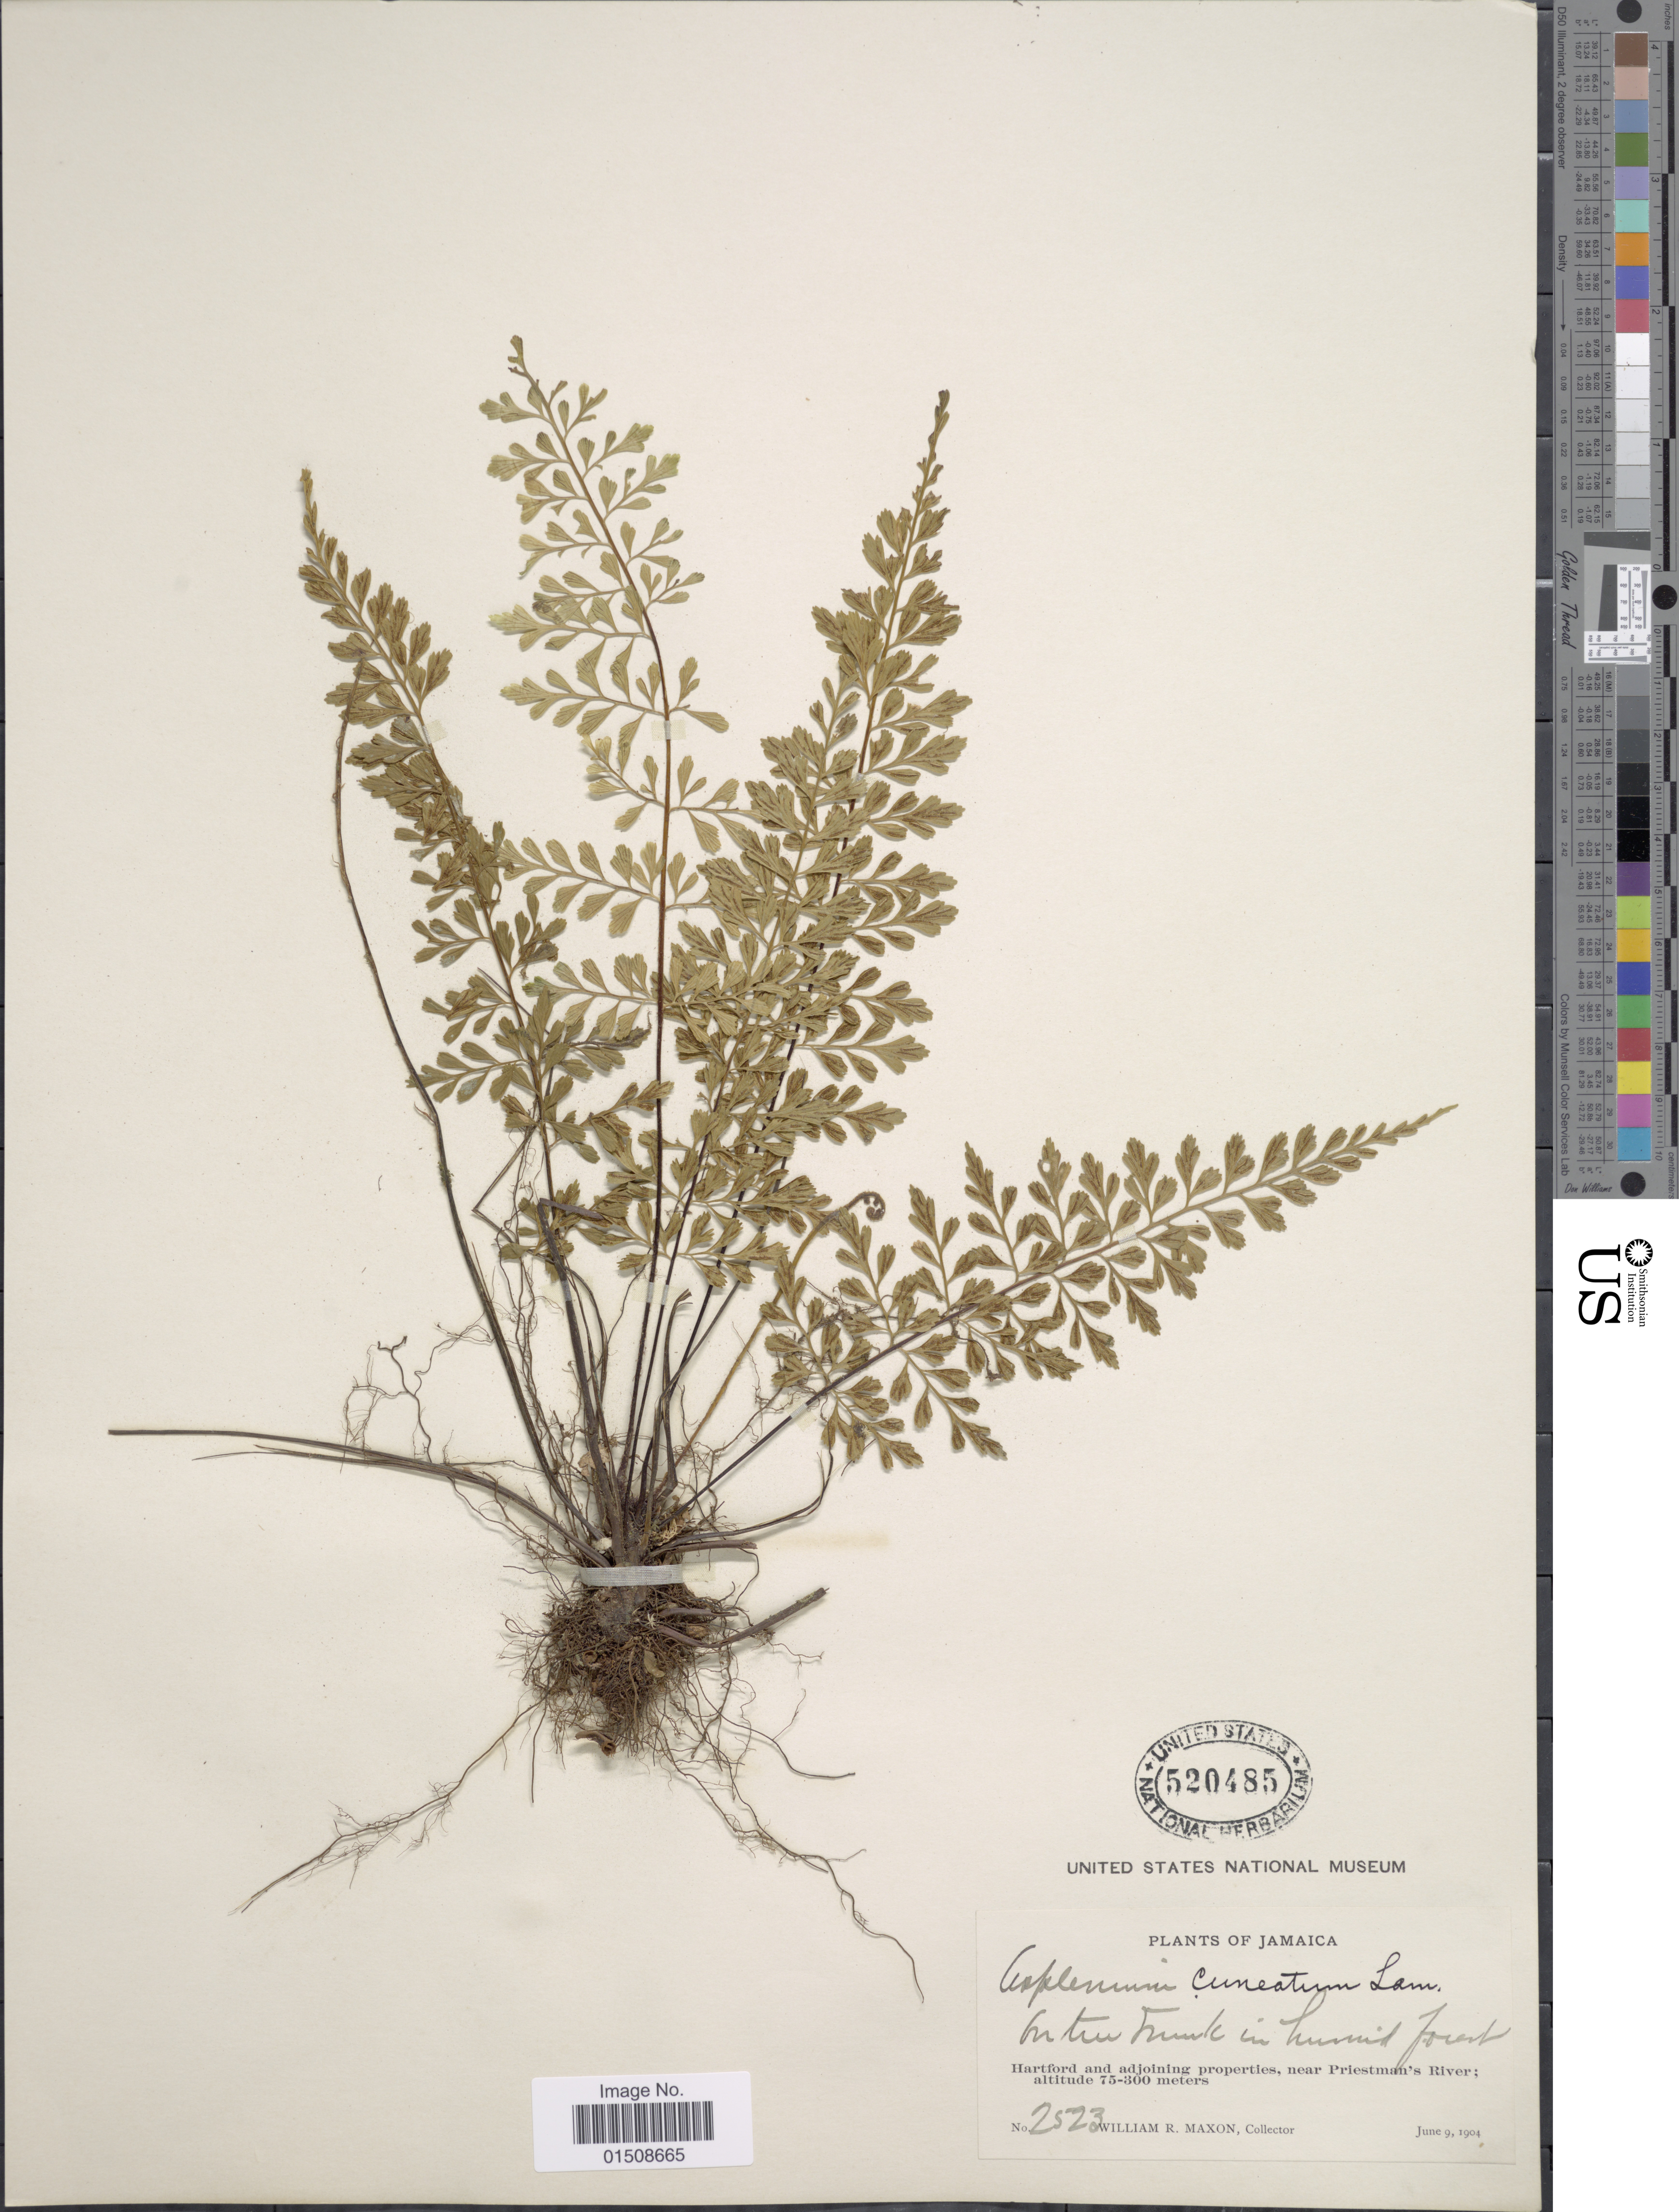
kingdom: Plantae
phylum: Tracheophyta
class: Polypodiopsida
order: Polypodiales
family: Aspleniaceae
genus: Asplenium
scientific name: Asplenium cuneatum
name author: Lam.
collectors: W. R. Maxon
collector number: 2523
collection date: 1904-06-09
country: Jamaica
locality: Hartford and adjoining properties, near Priestman's River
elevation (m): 75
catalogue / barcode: US 520485